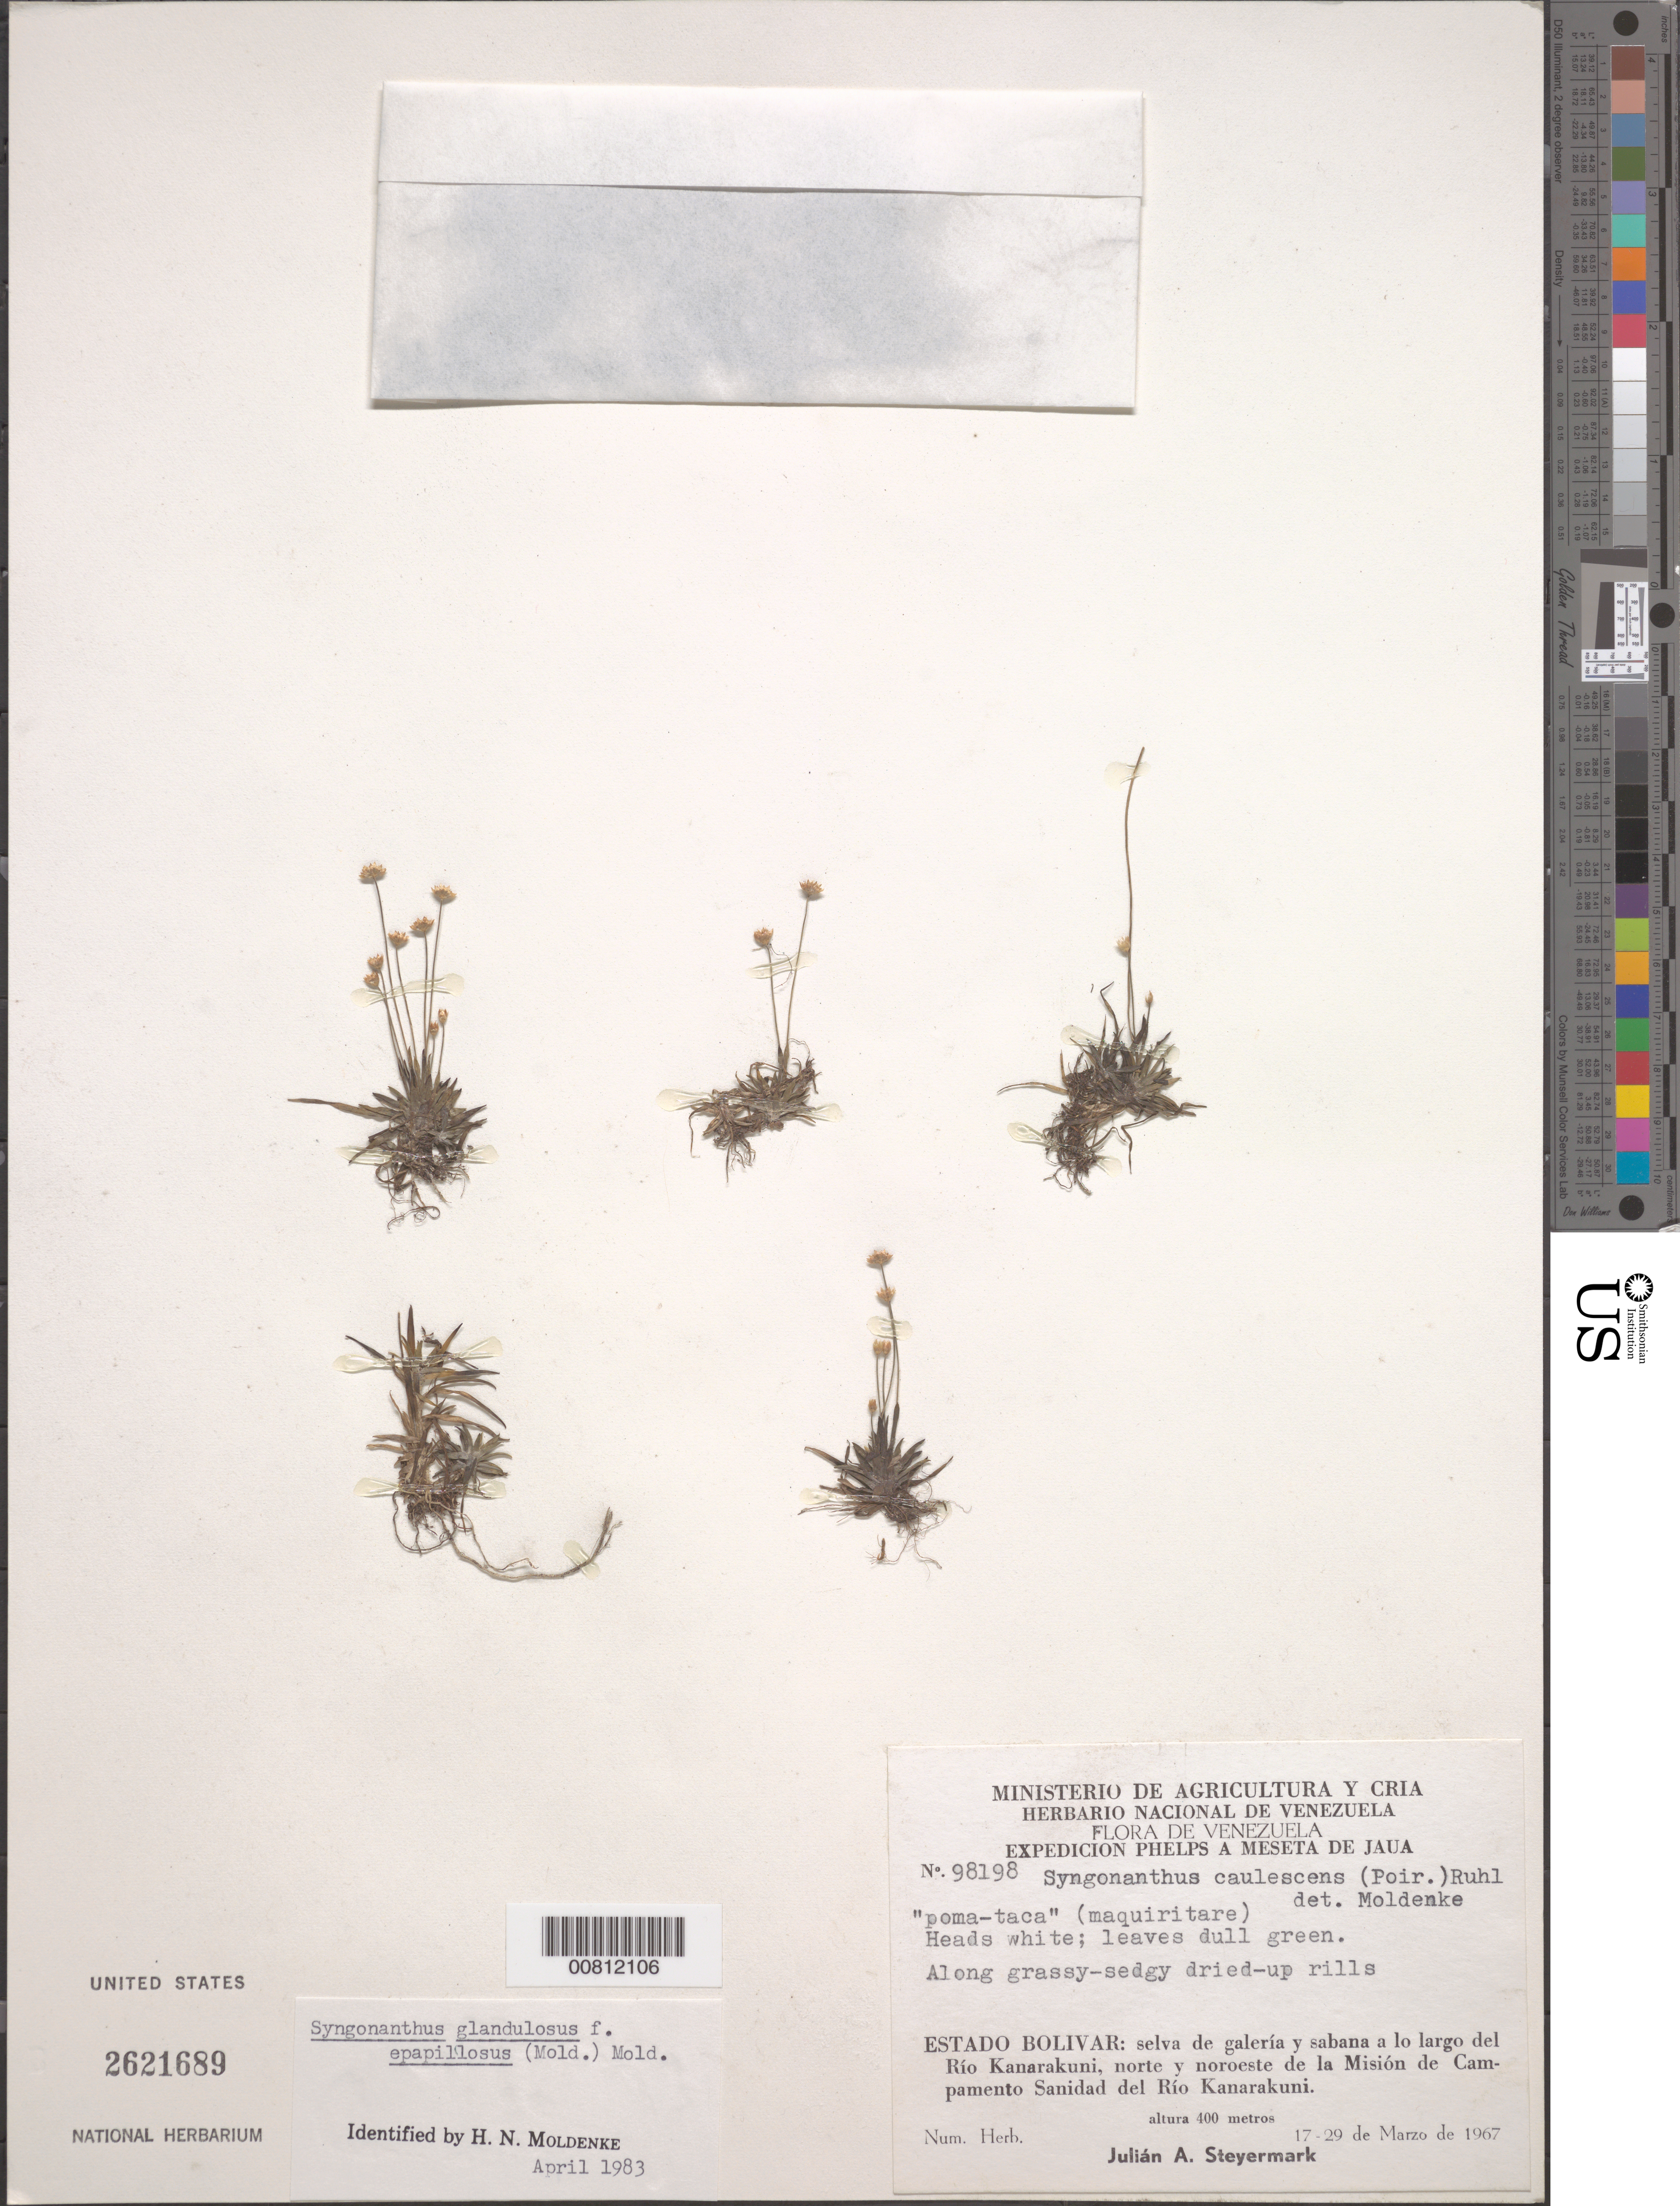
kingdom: Plantae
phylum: Tracheophyta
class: Liliopsida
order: Poales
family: Eriocaulaceae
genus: Syngonanthus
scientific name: Syngonanthus glandulosus f. epapillosus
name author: (Moldenke) Moldenke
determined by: Moldenke, H. N.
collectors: J. Steyermark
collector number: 98198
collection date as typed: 17-Mar-67 to 29-Mar-67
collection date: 1967-03-17/1967-03-29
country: Venezuela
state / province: Bolívar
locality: Río Kanarakuni, N and NW of Mision de Campamento Sanidad del Río Kanarakuni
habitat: Gallery forest and savanna along river; along grassy-sedgy dried-up rills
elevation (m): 400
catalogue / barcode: US 2621689